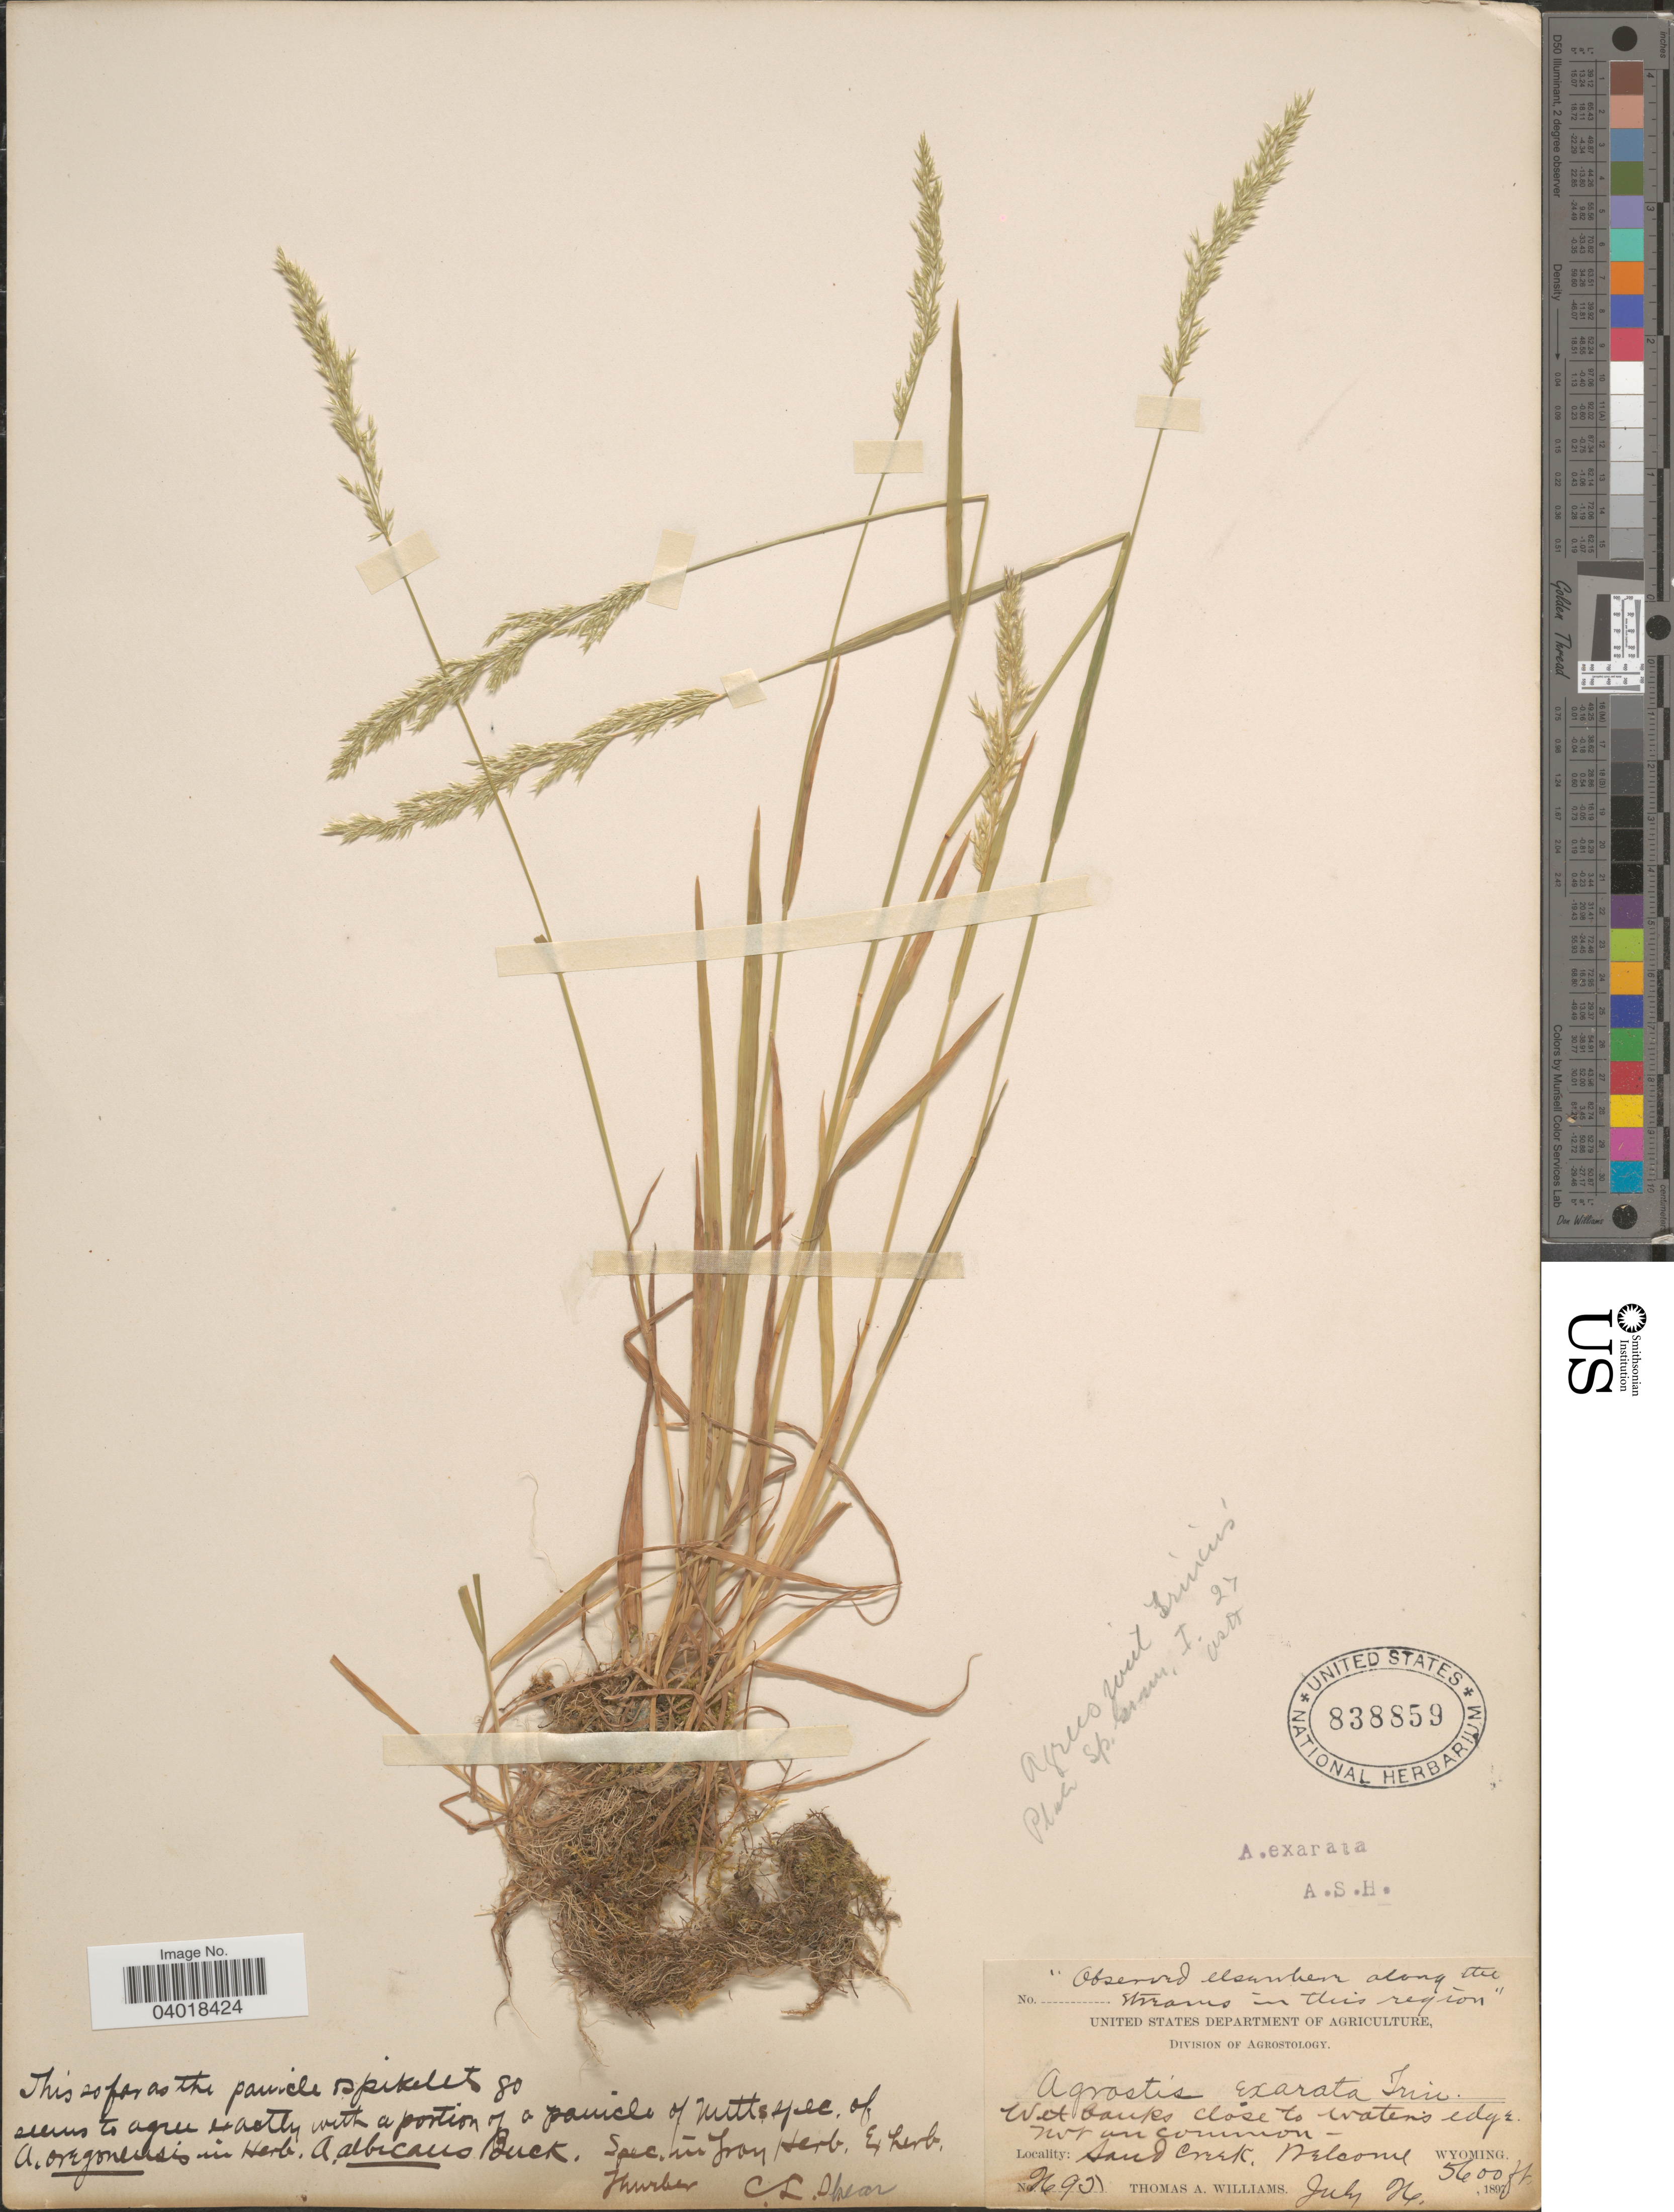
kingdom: Plantae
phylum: Tracheophyta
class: Liliopsida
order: Poales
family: Poaceae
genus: Agrostis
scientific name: Agrostis exarata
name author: Trin.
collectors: T. A. Williams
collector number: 2695*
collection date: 1897-07-26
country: United States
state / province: Wyoming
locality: Sand Creek, Welcome.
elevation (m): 1707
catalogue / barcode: US 838859